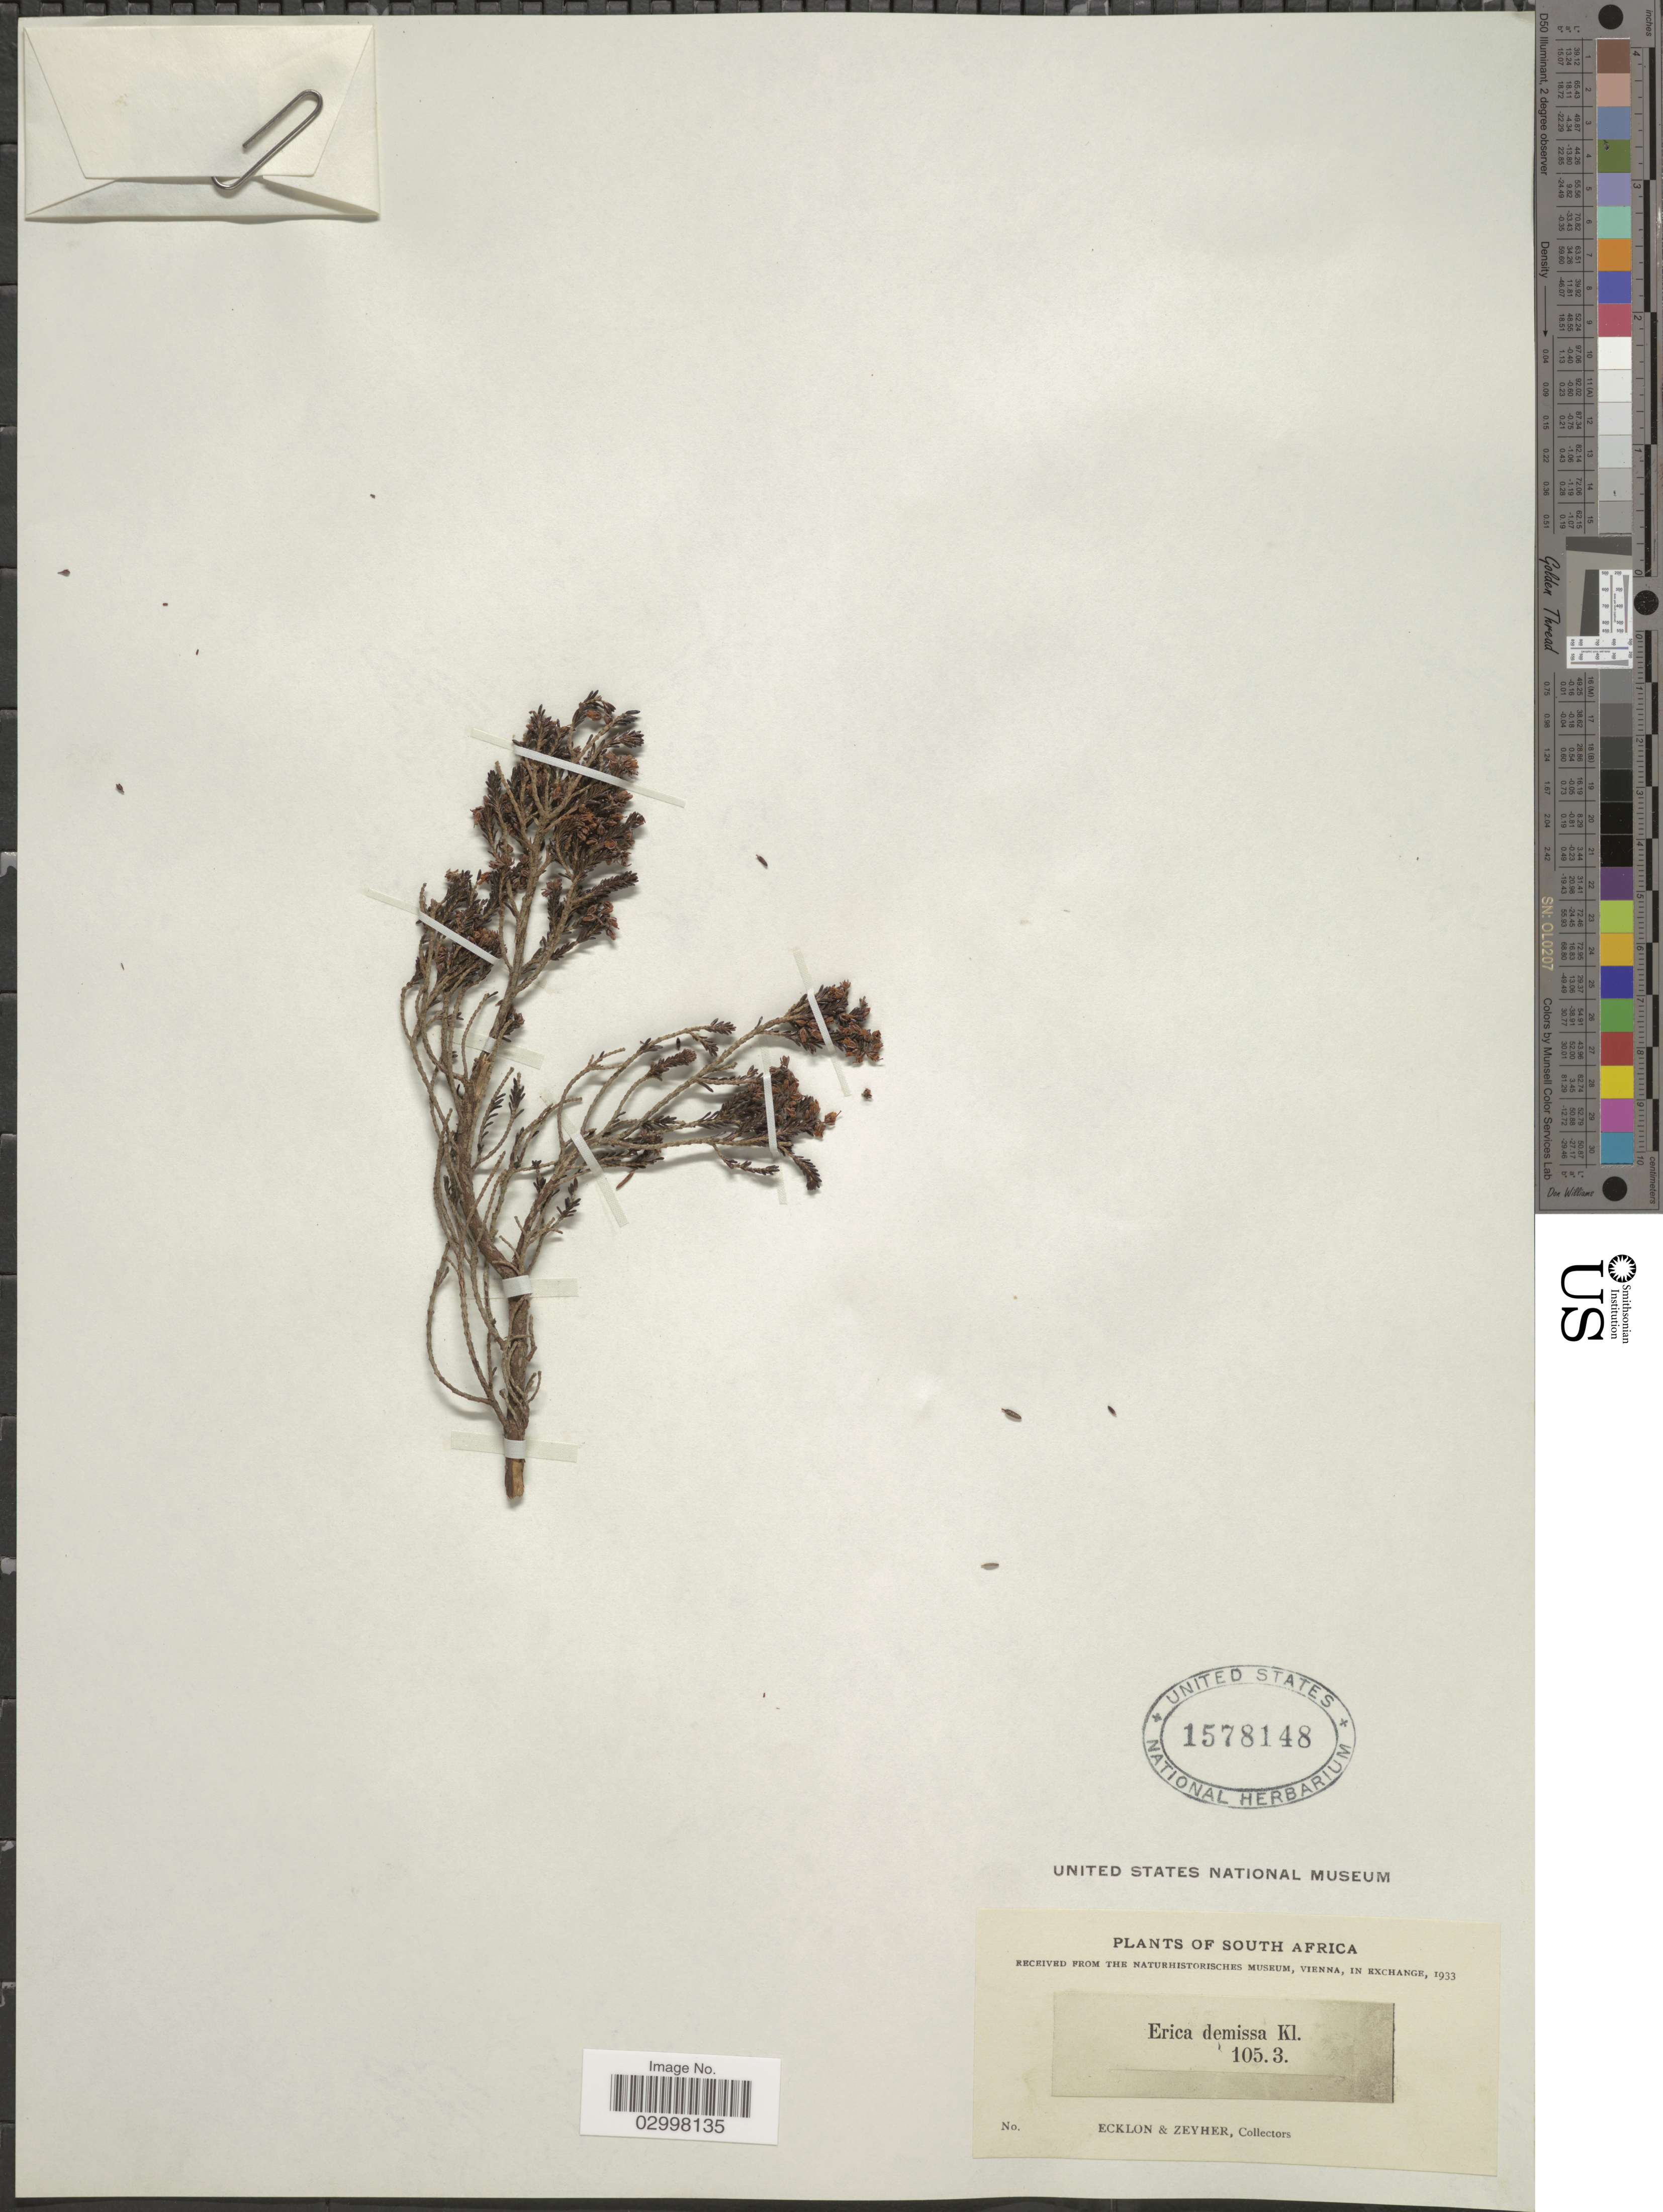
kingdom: Plantae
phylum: Tracheophyta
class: Magnoliopsida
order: Ericales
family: Ericaceae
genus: Erica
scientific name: Erica demissa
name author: Klotzsch ex Benth.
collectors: -. Ecklon & -. Zeyher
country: South Africa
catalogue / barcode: US 1578148